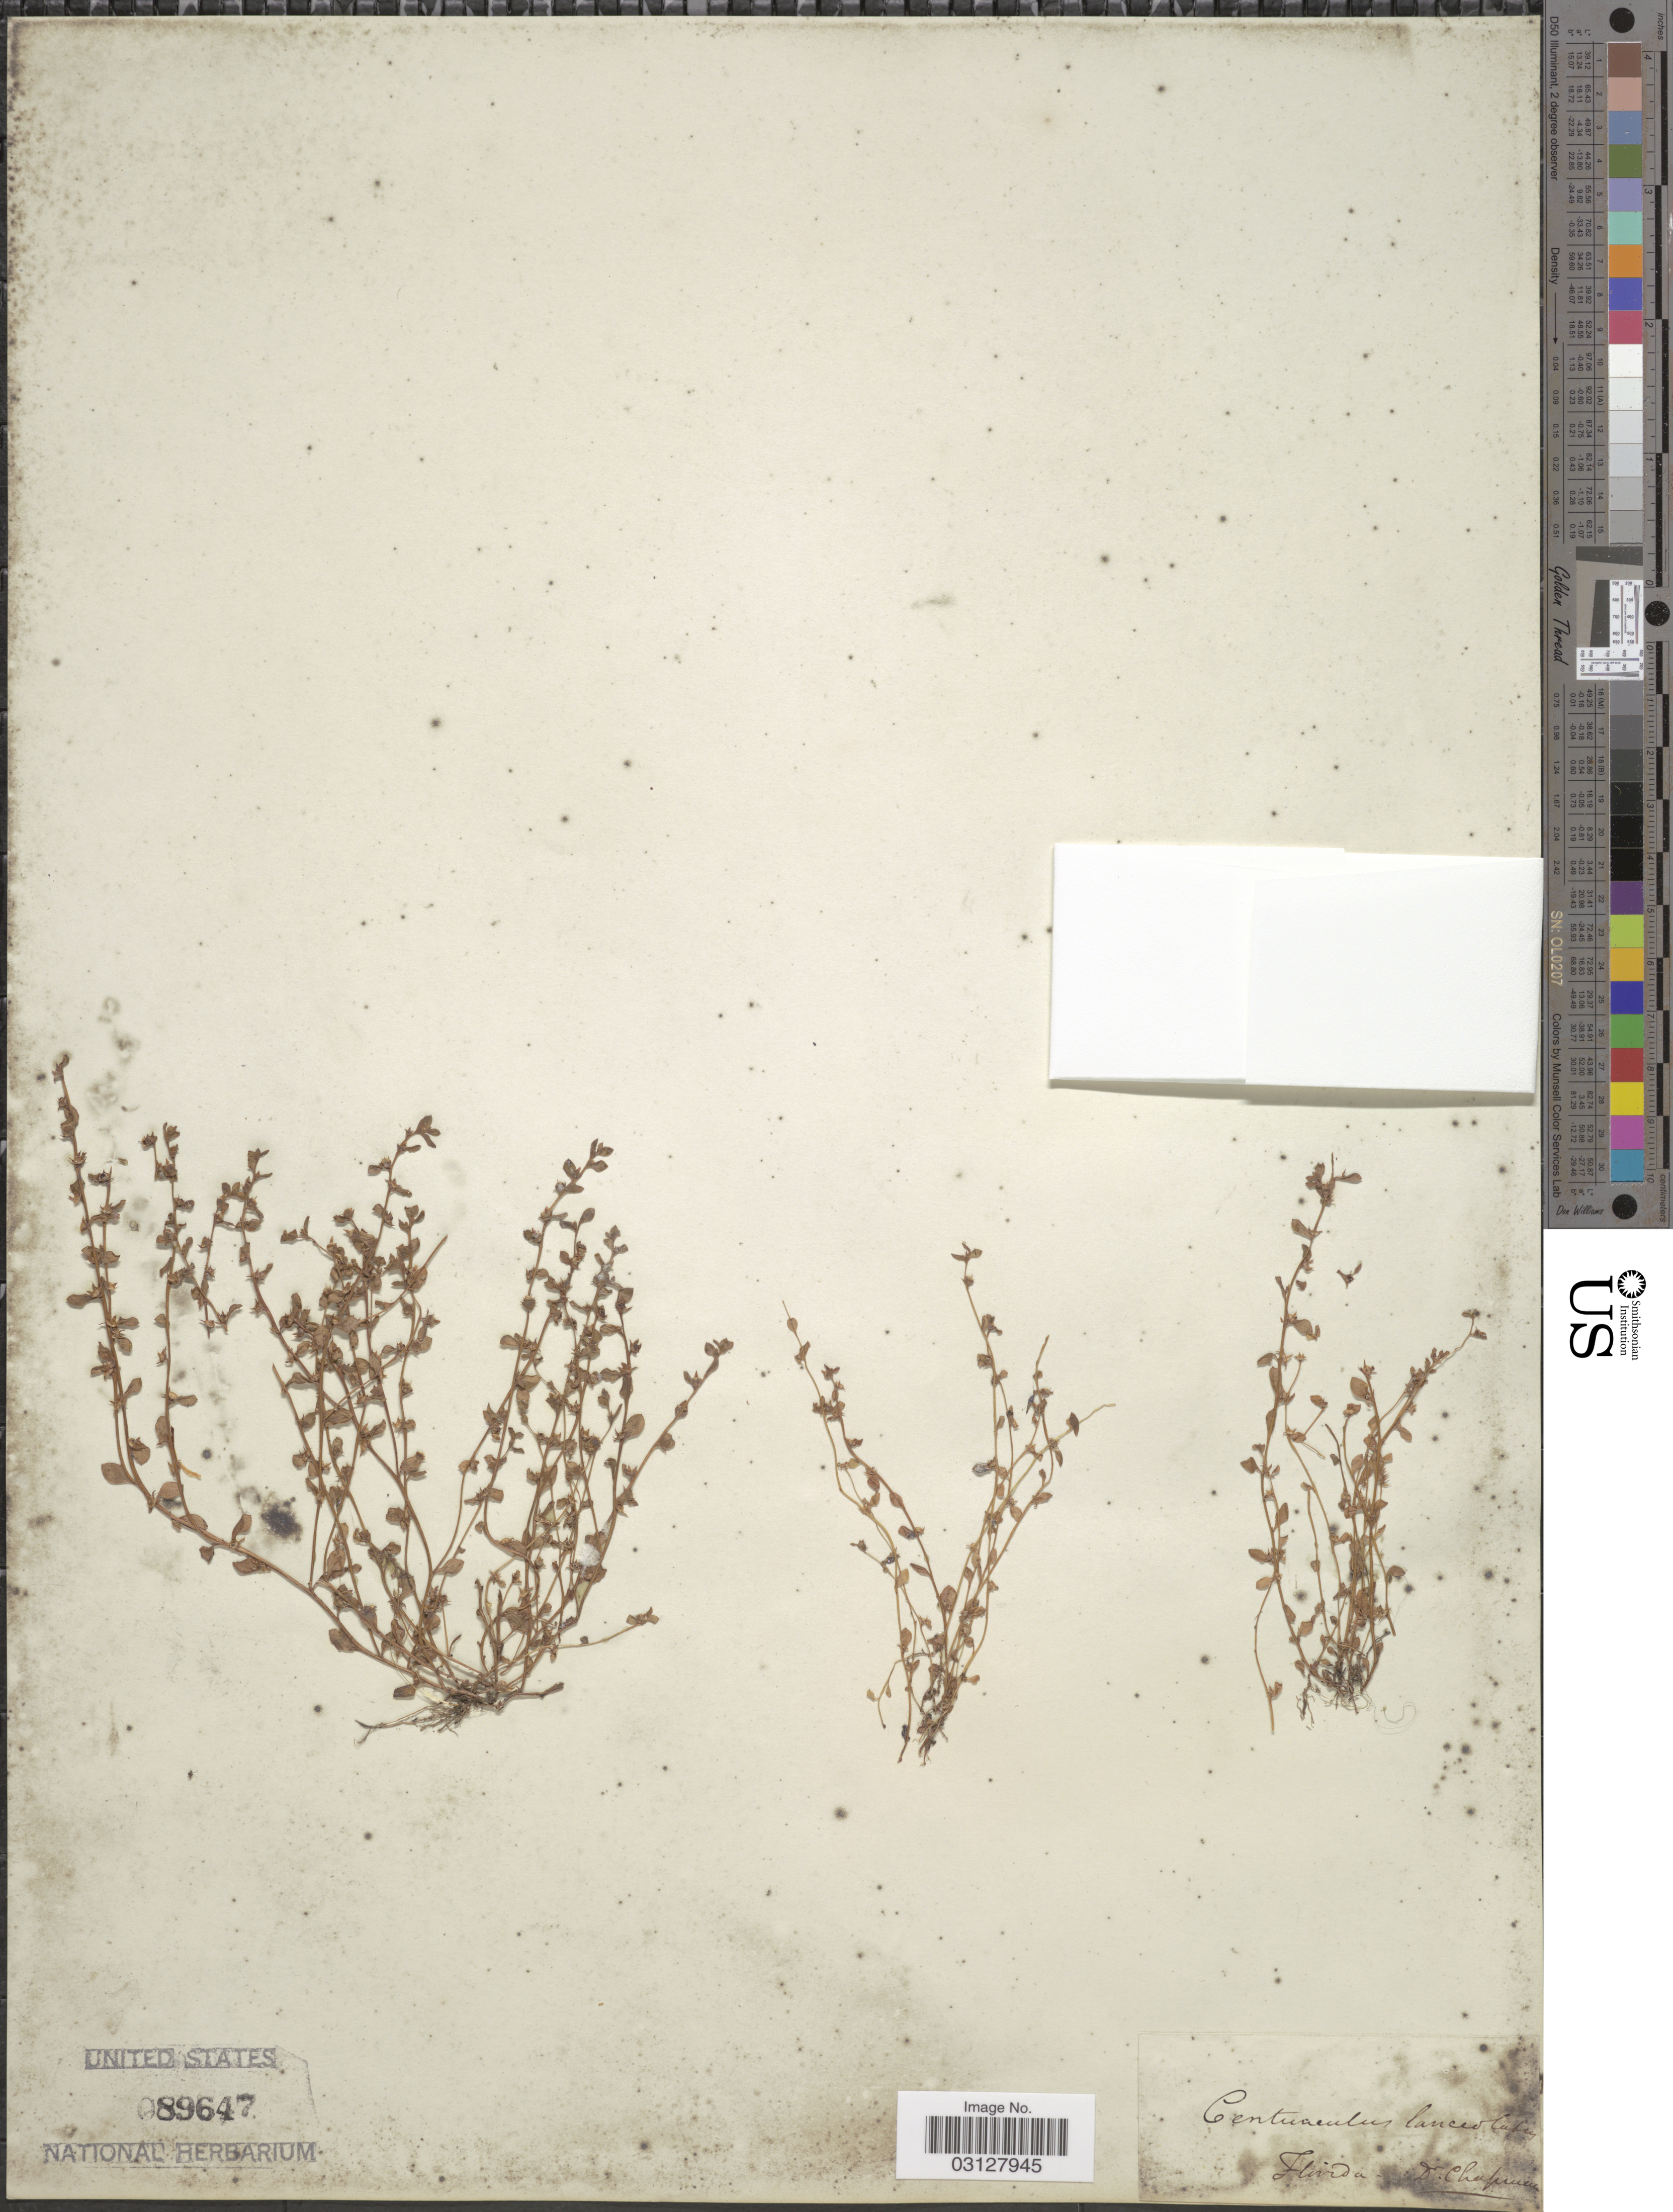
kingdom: Plantae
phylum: Tracheophyta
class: Magnoliopsida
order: Ericales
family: Primulaceae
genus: Centunculus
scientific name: Centunculus minimus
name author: L.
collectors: A. Chapman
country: United States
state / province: Florida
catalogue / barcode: US 89647